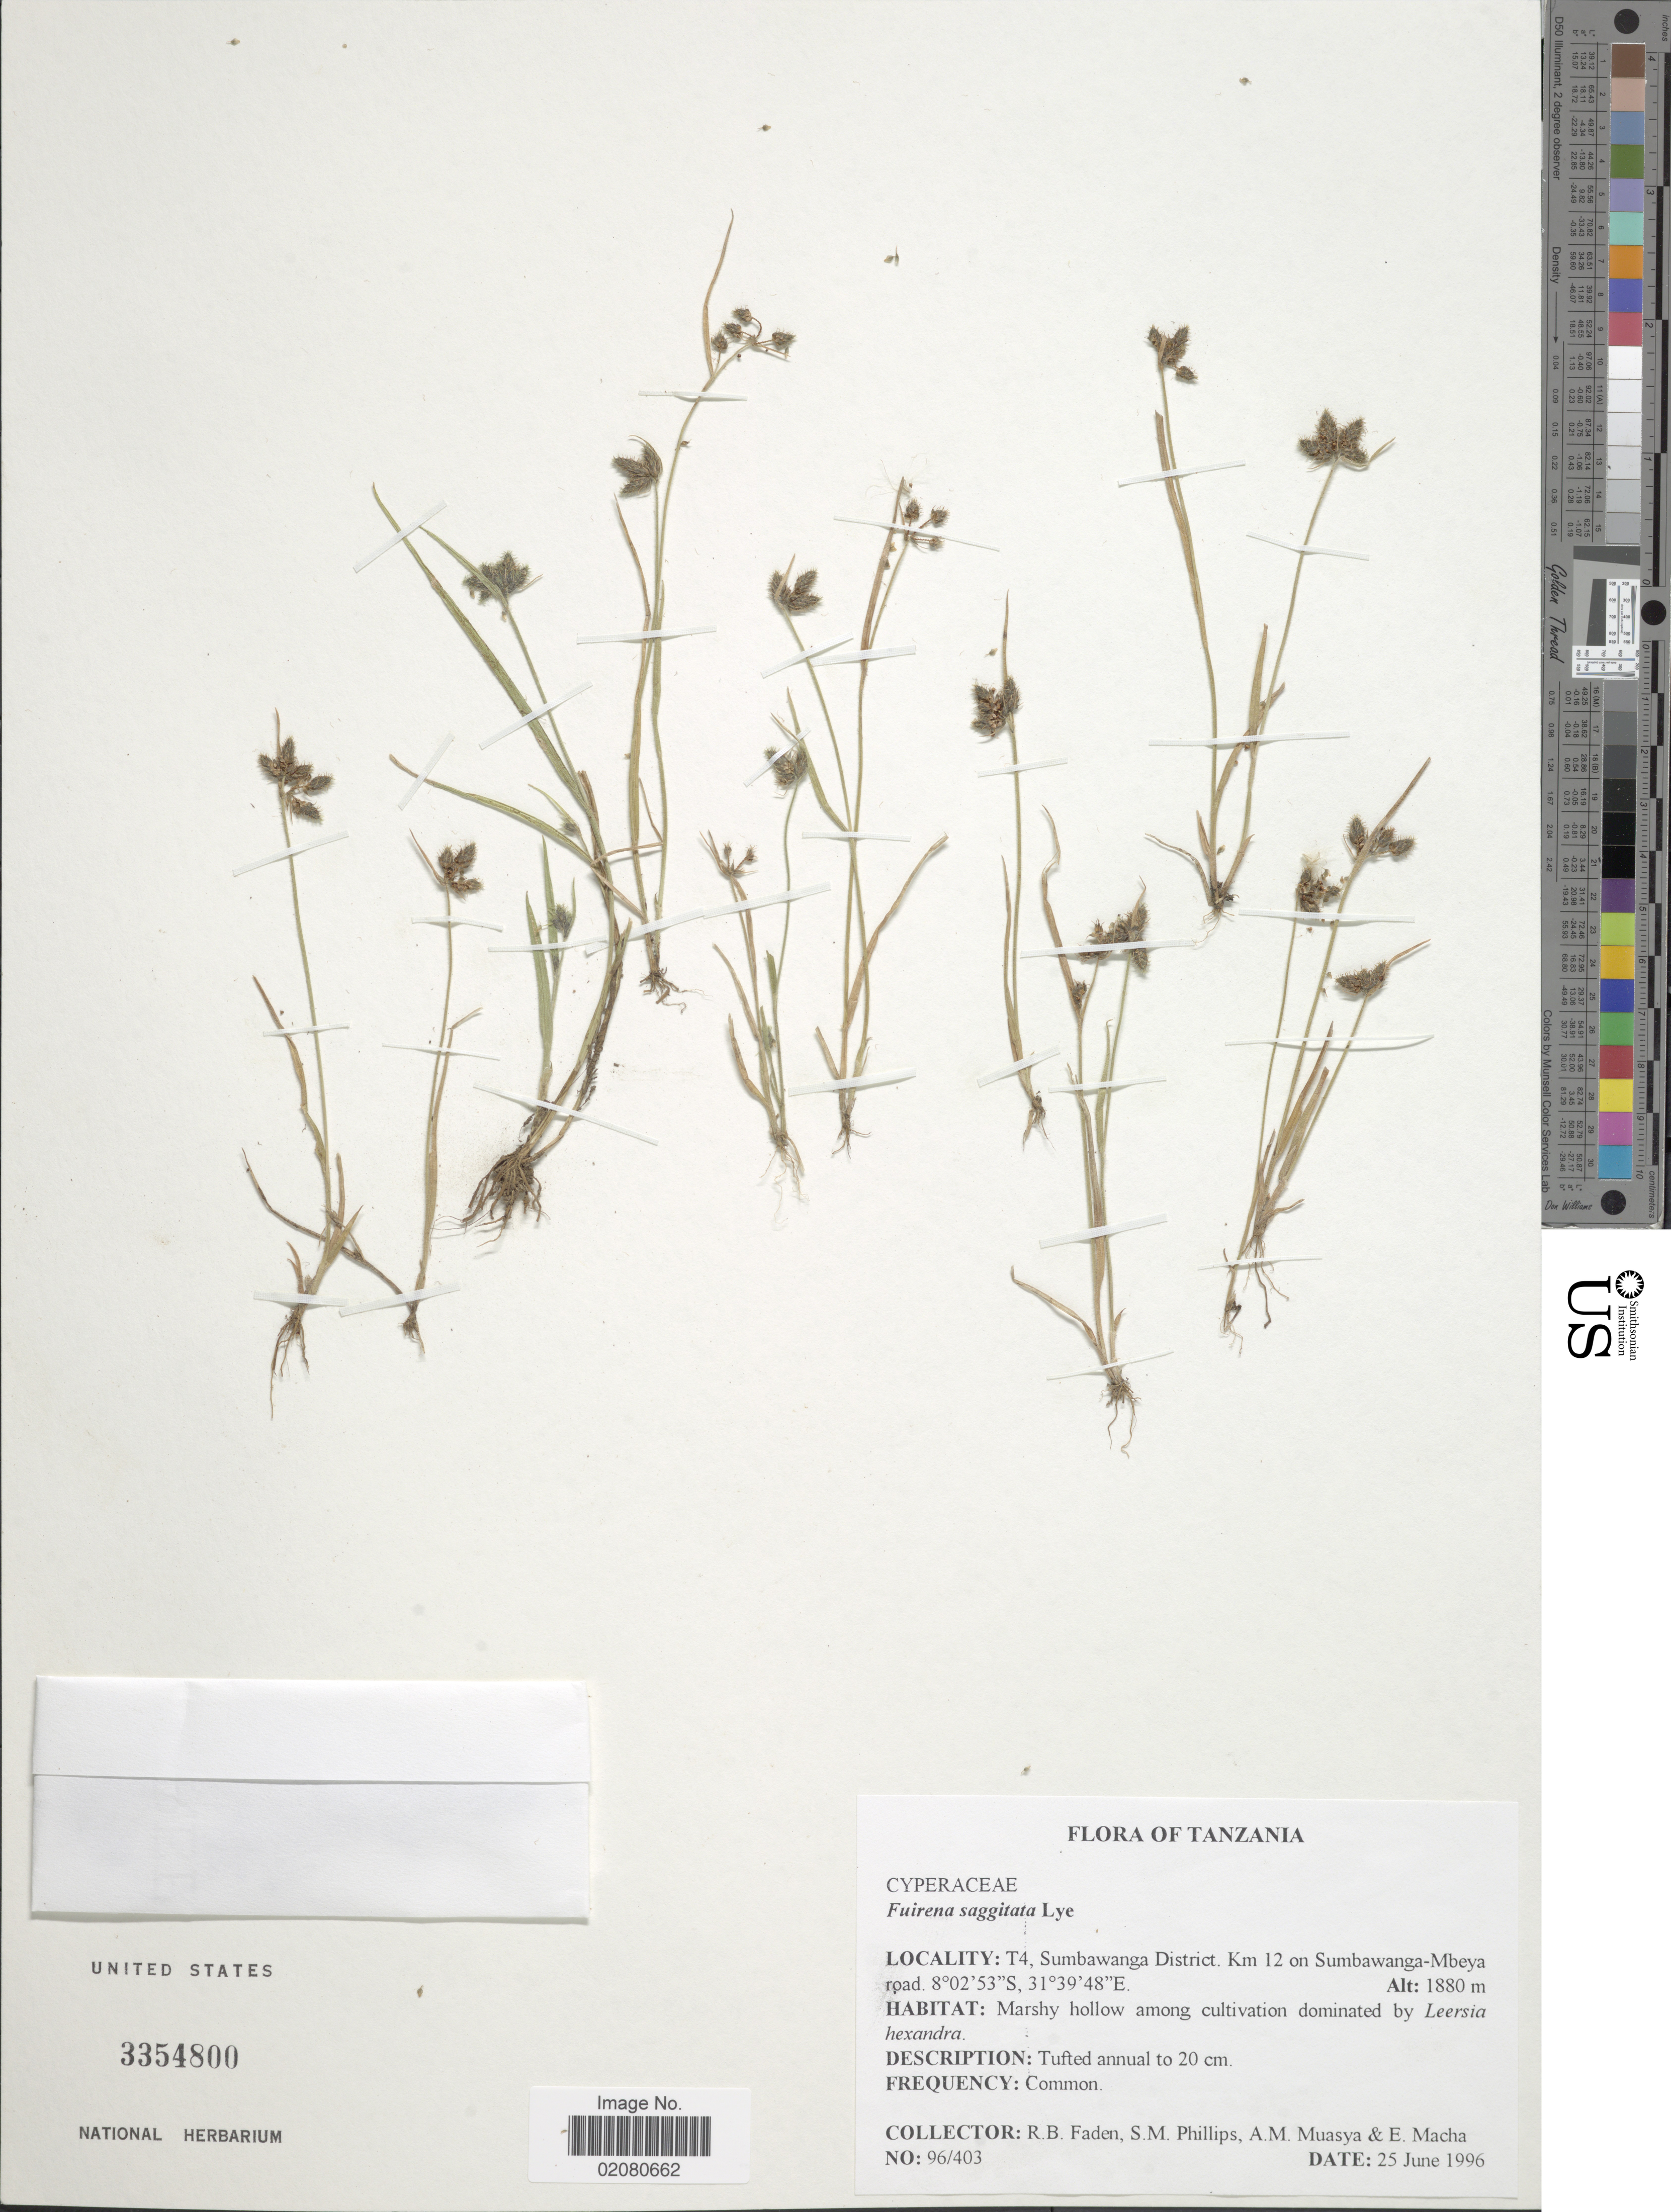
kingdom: Plantae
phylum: Tracheophyta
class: Liliopsida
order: Poales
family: Cyperaceae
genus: Fuirena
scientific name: Fuirena sagittata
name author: Lye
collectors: R. B. Faden, S. M. Phillips, A. Muasya & E. Macha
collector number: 96/403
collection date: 1996-06-25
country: Tanzania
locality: T4, Sumbawanga District, Km 12 on Sumbawanga-Mebeya road.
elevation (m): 1880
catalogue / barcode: US 3354800